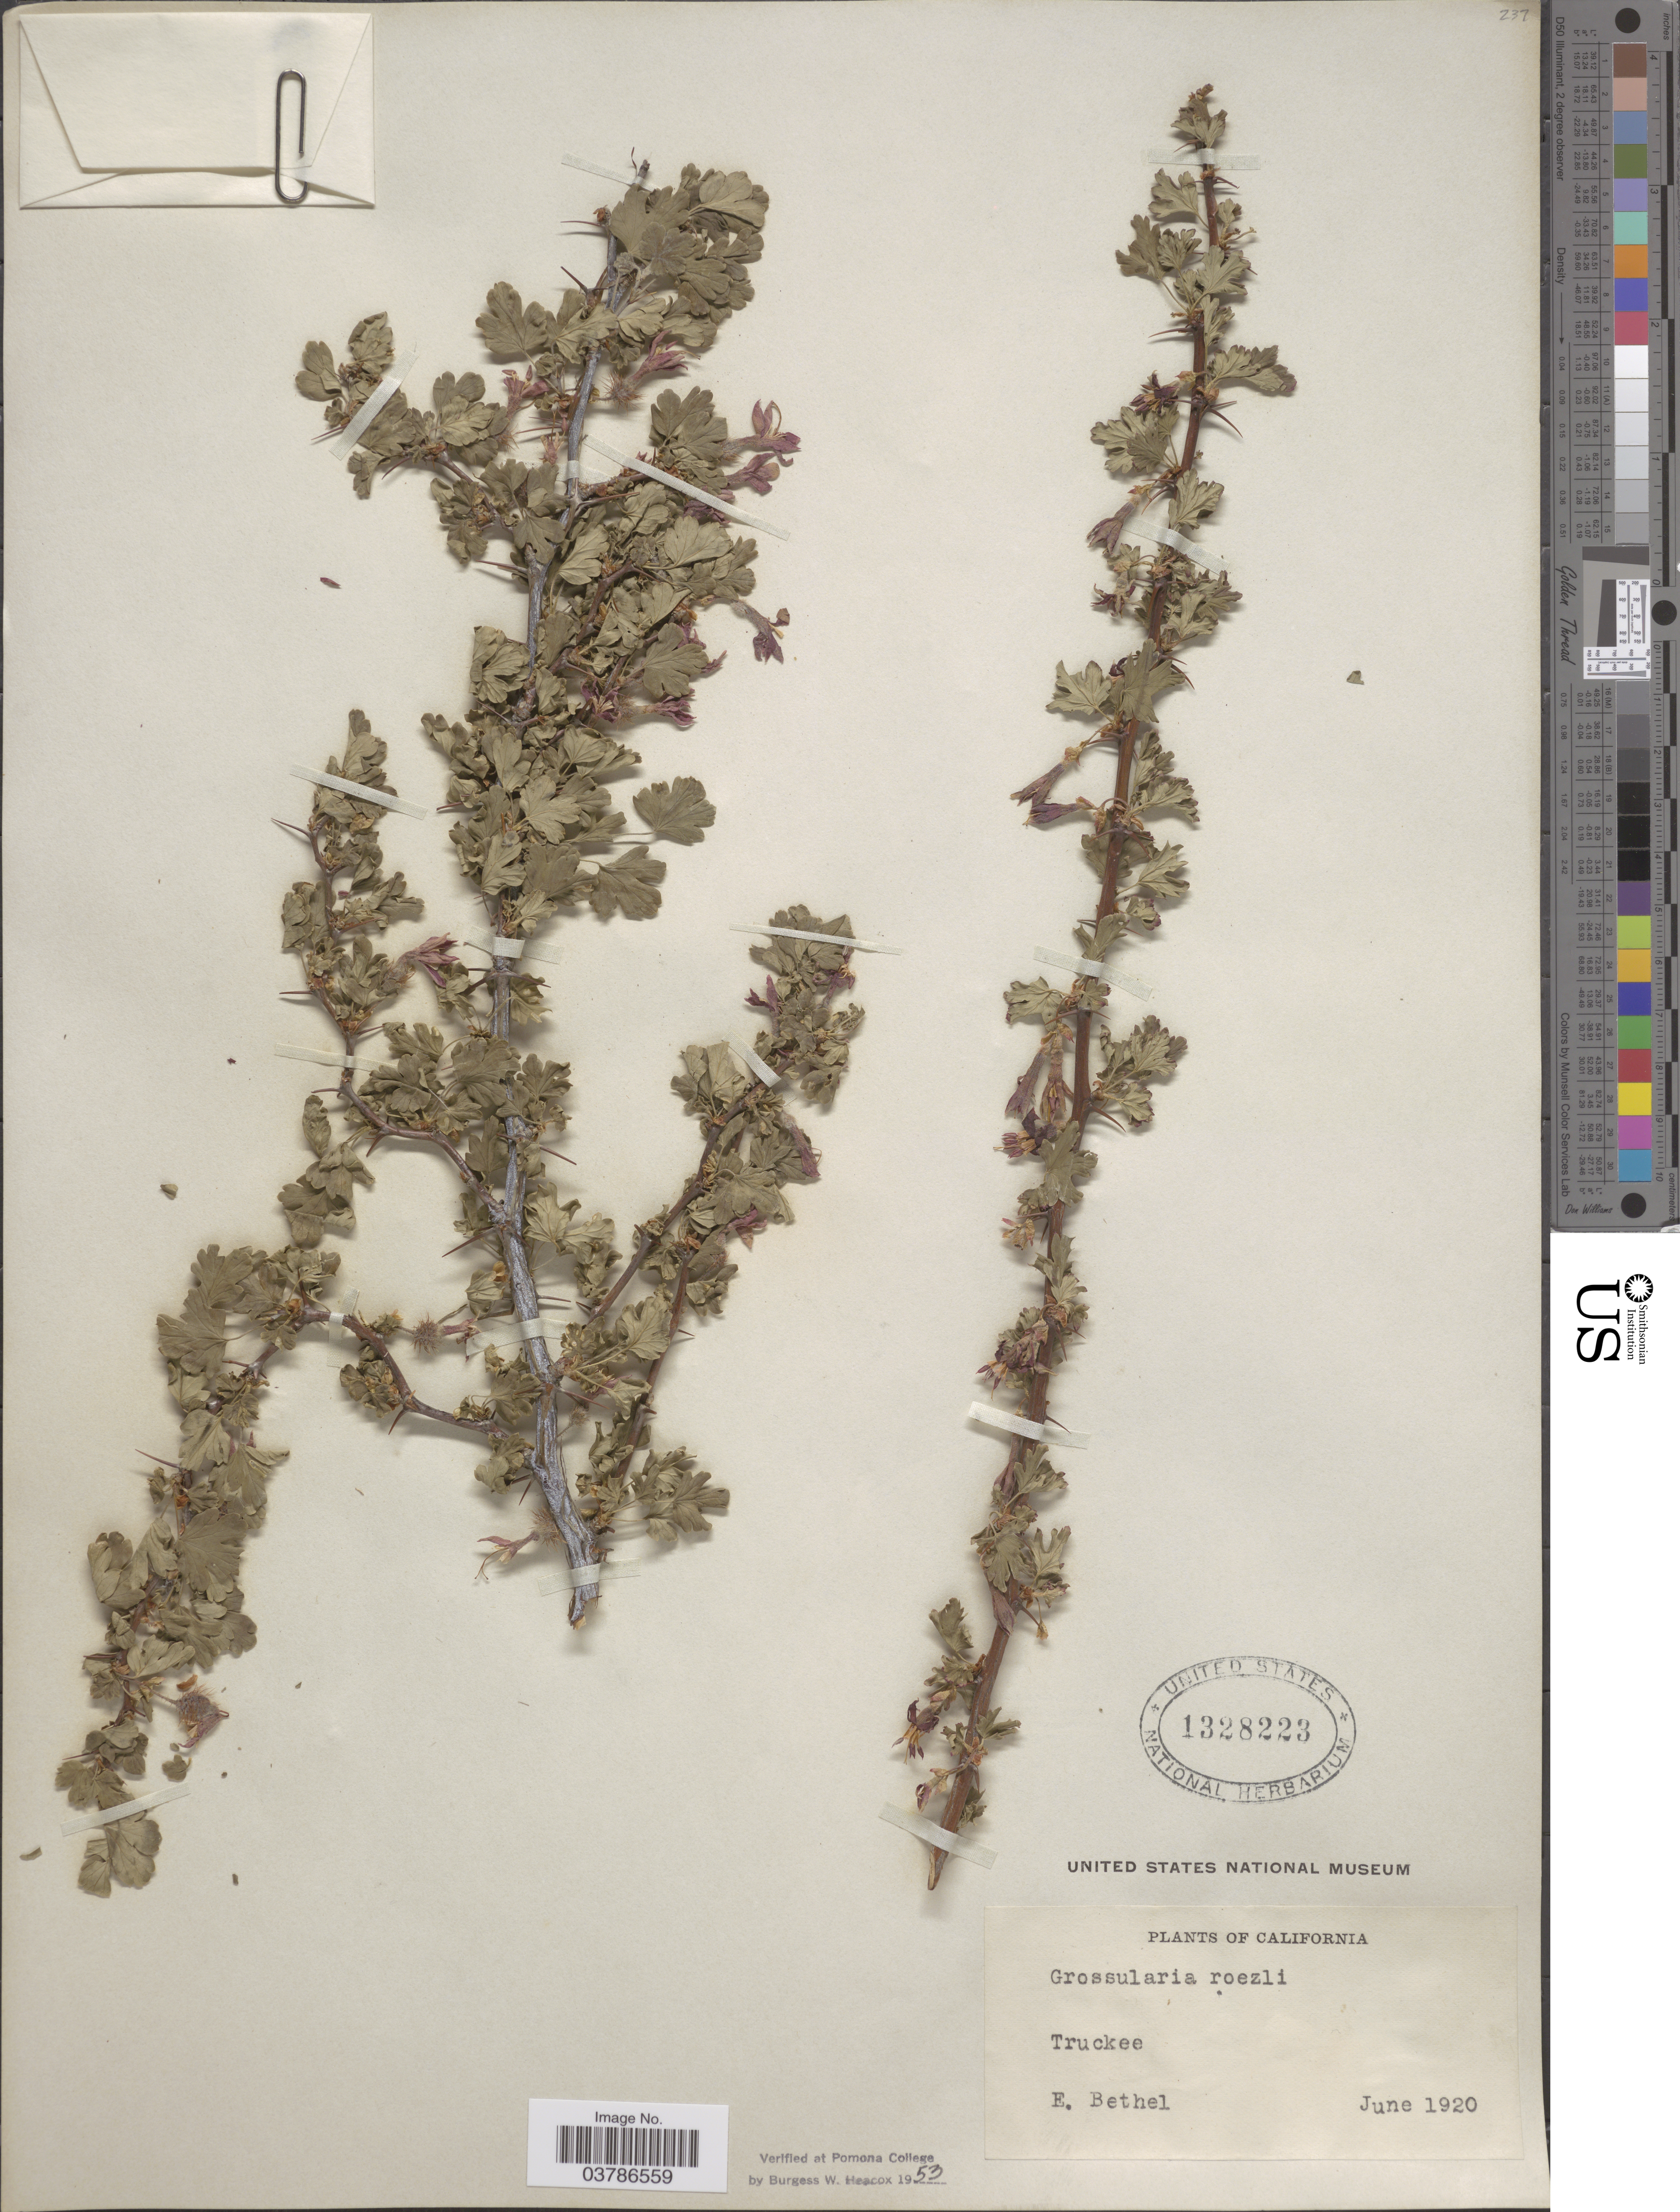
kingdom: Plantae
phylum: Tracheophyta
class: Magnoliopsida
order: Saxifragales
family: Grossulariaceae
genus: Ribes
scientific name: Ribes roezlii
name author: Regel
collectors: E. Bethel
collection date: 1920-06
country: United States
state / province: California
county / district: Nevada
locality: Truckee.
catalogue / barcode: US 1328223